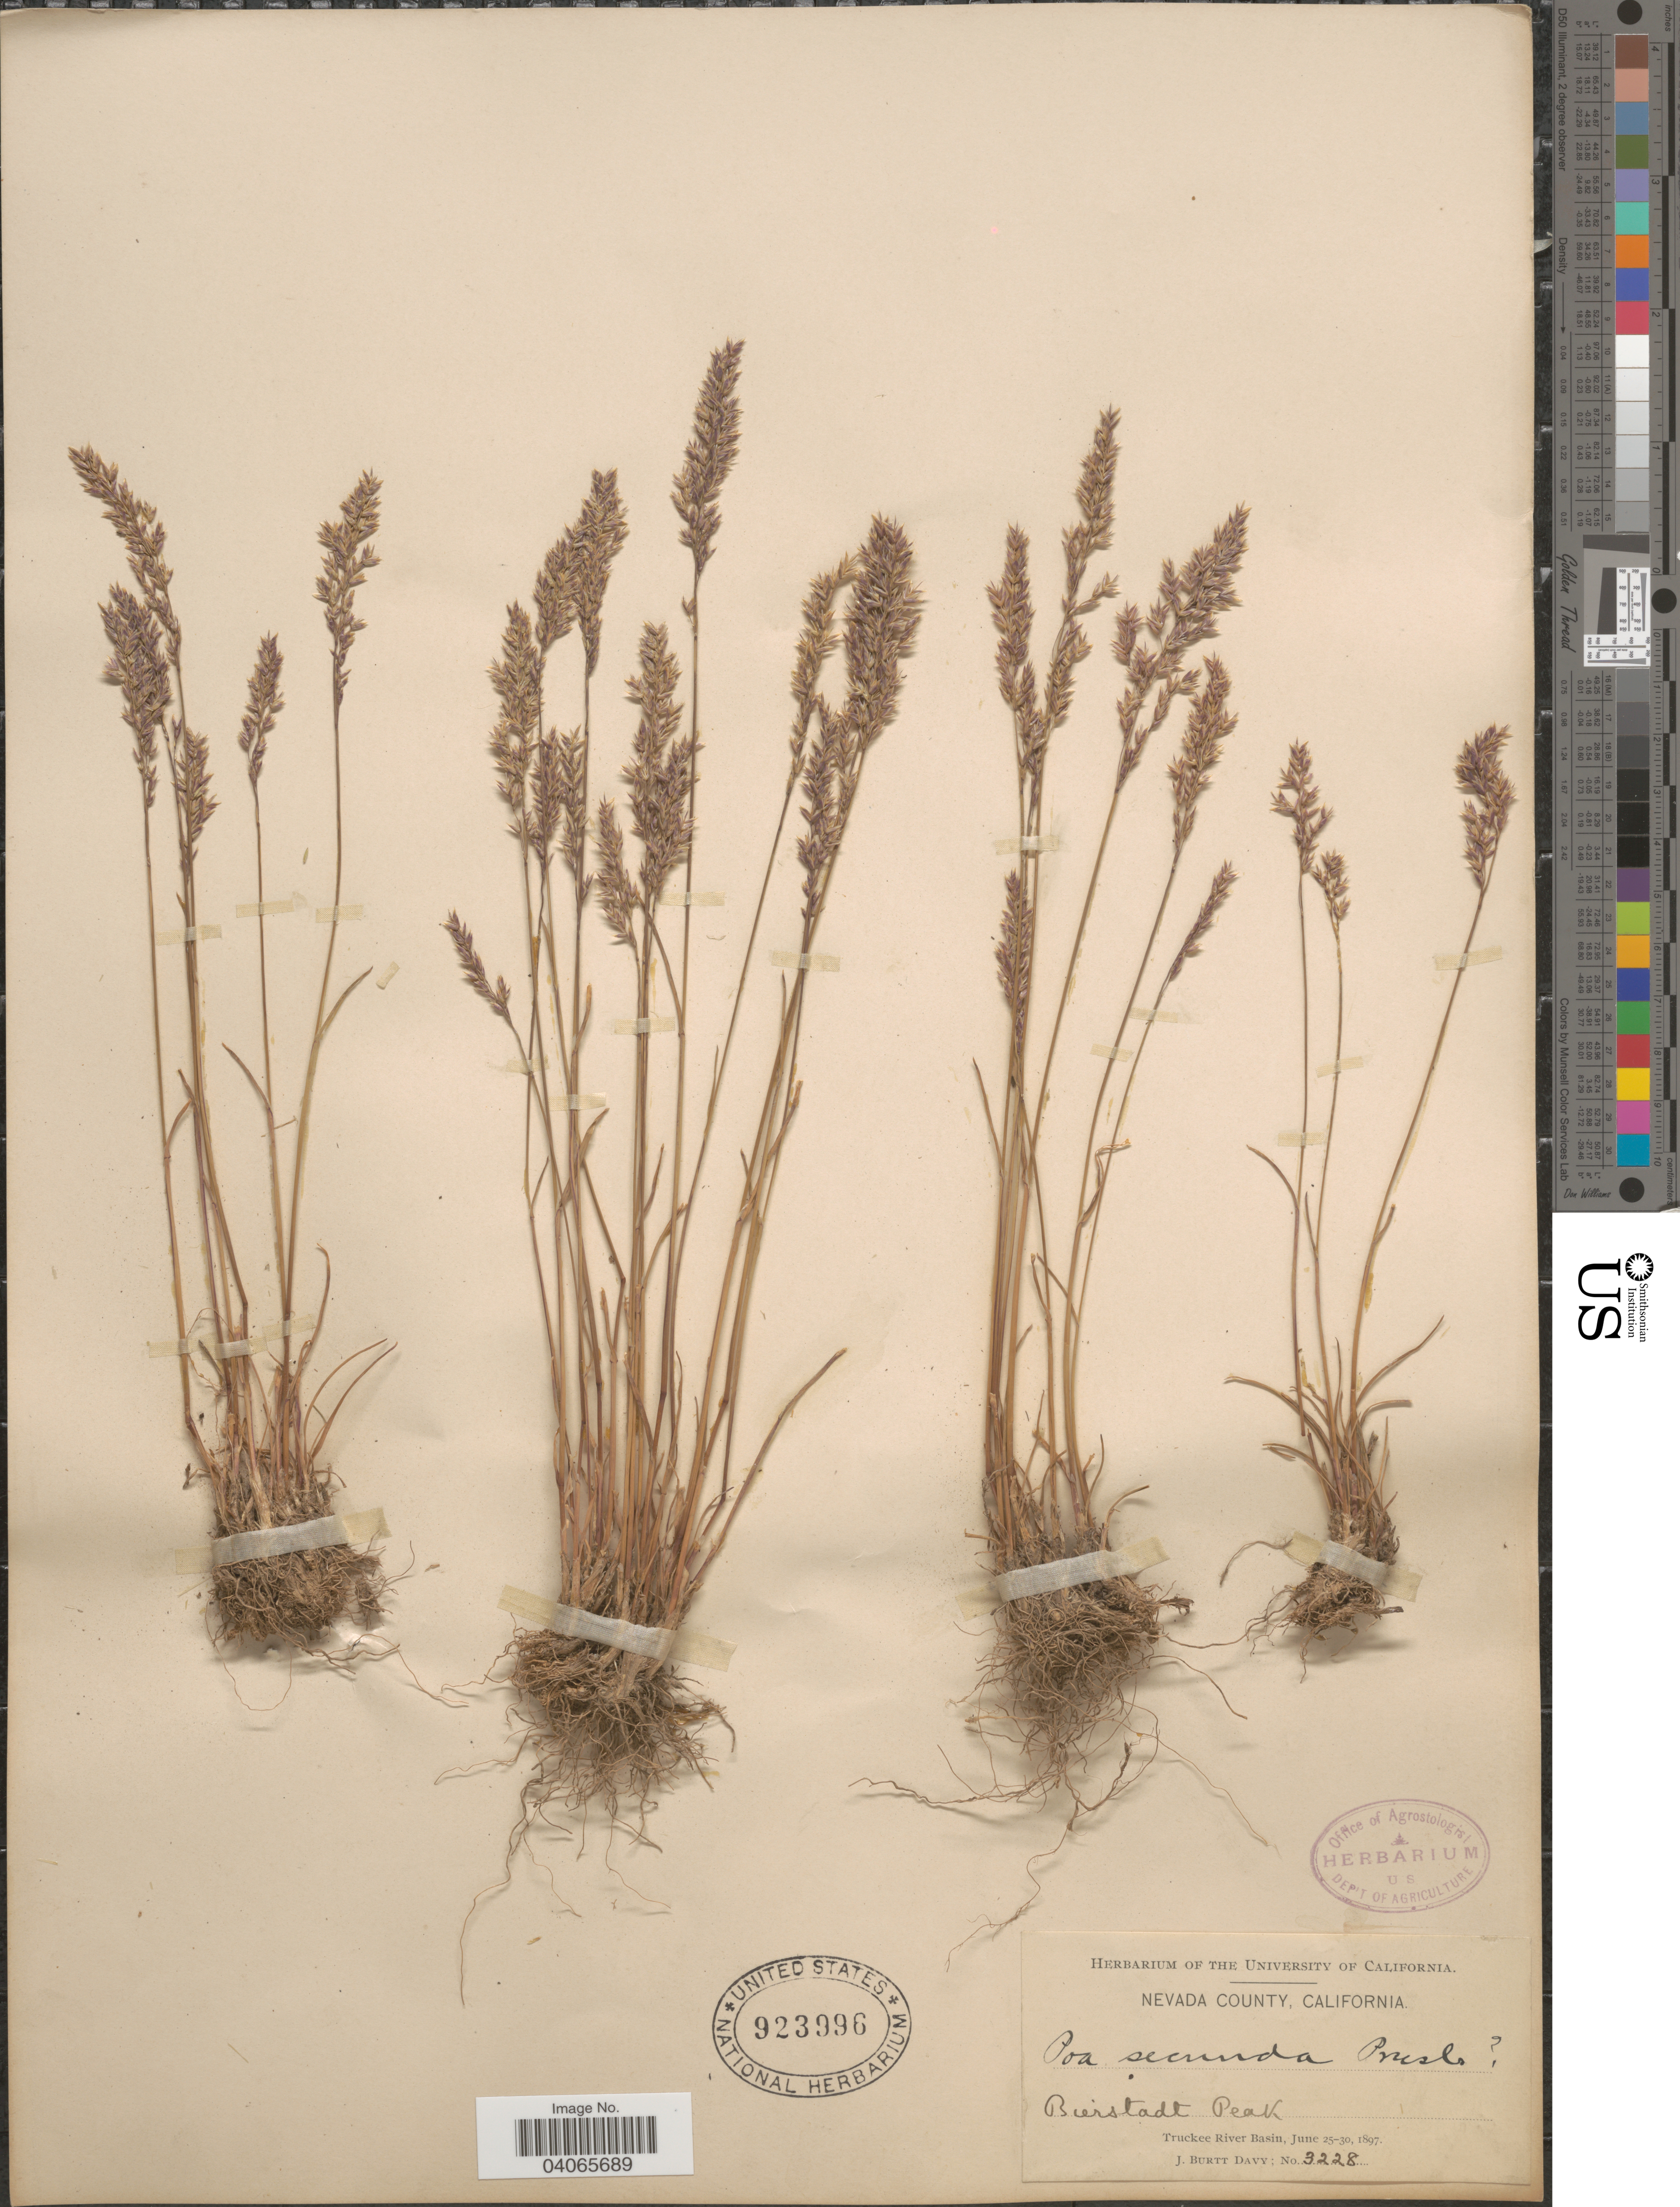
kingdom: Plantae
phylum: Tracheophyta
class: Liliopsida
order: Poales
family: Poaceae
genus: Poa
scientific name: Poa secunda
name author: J. Presl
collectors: J. Burtt Davy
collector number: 3228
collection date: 1897-06-25/1897-06-30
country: United States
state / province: California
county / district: Nevada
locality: Nevada County. Bierstadt Peak. Truckee River Basin.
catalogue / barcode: US 923996